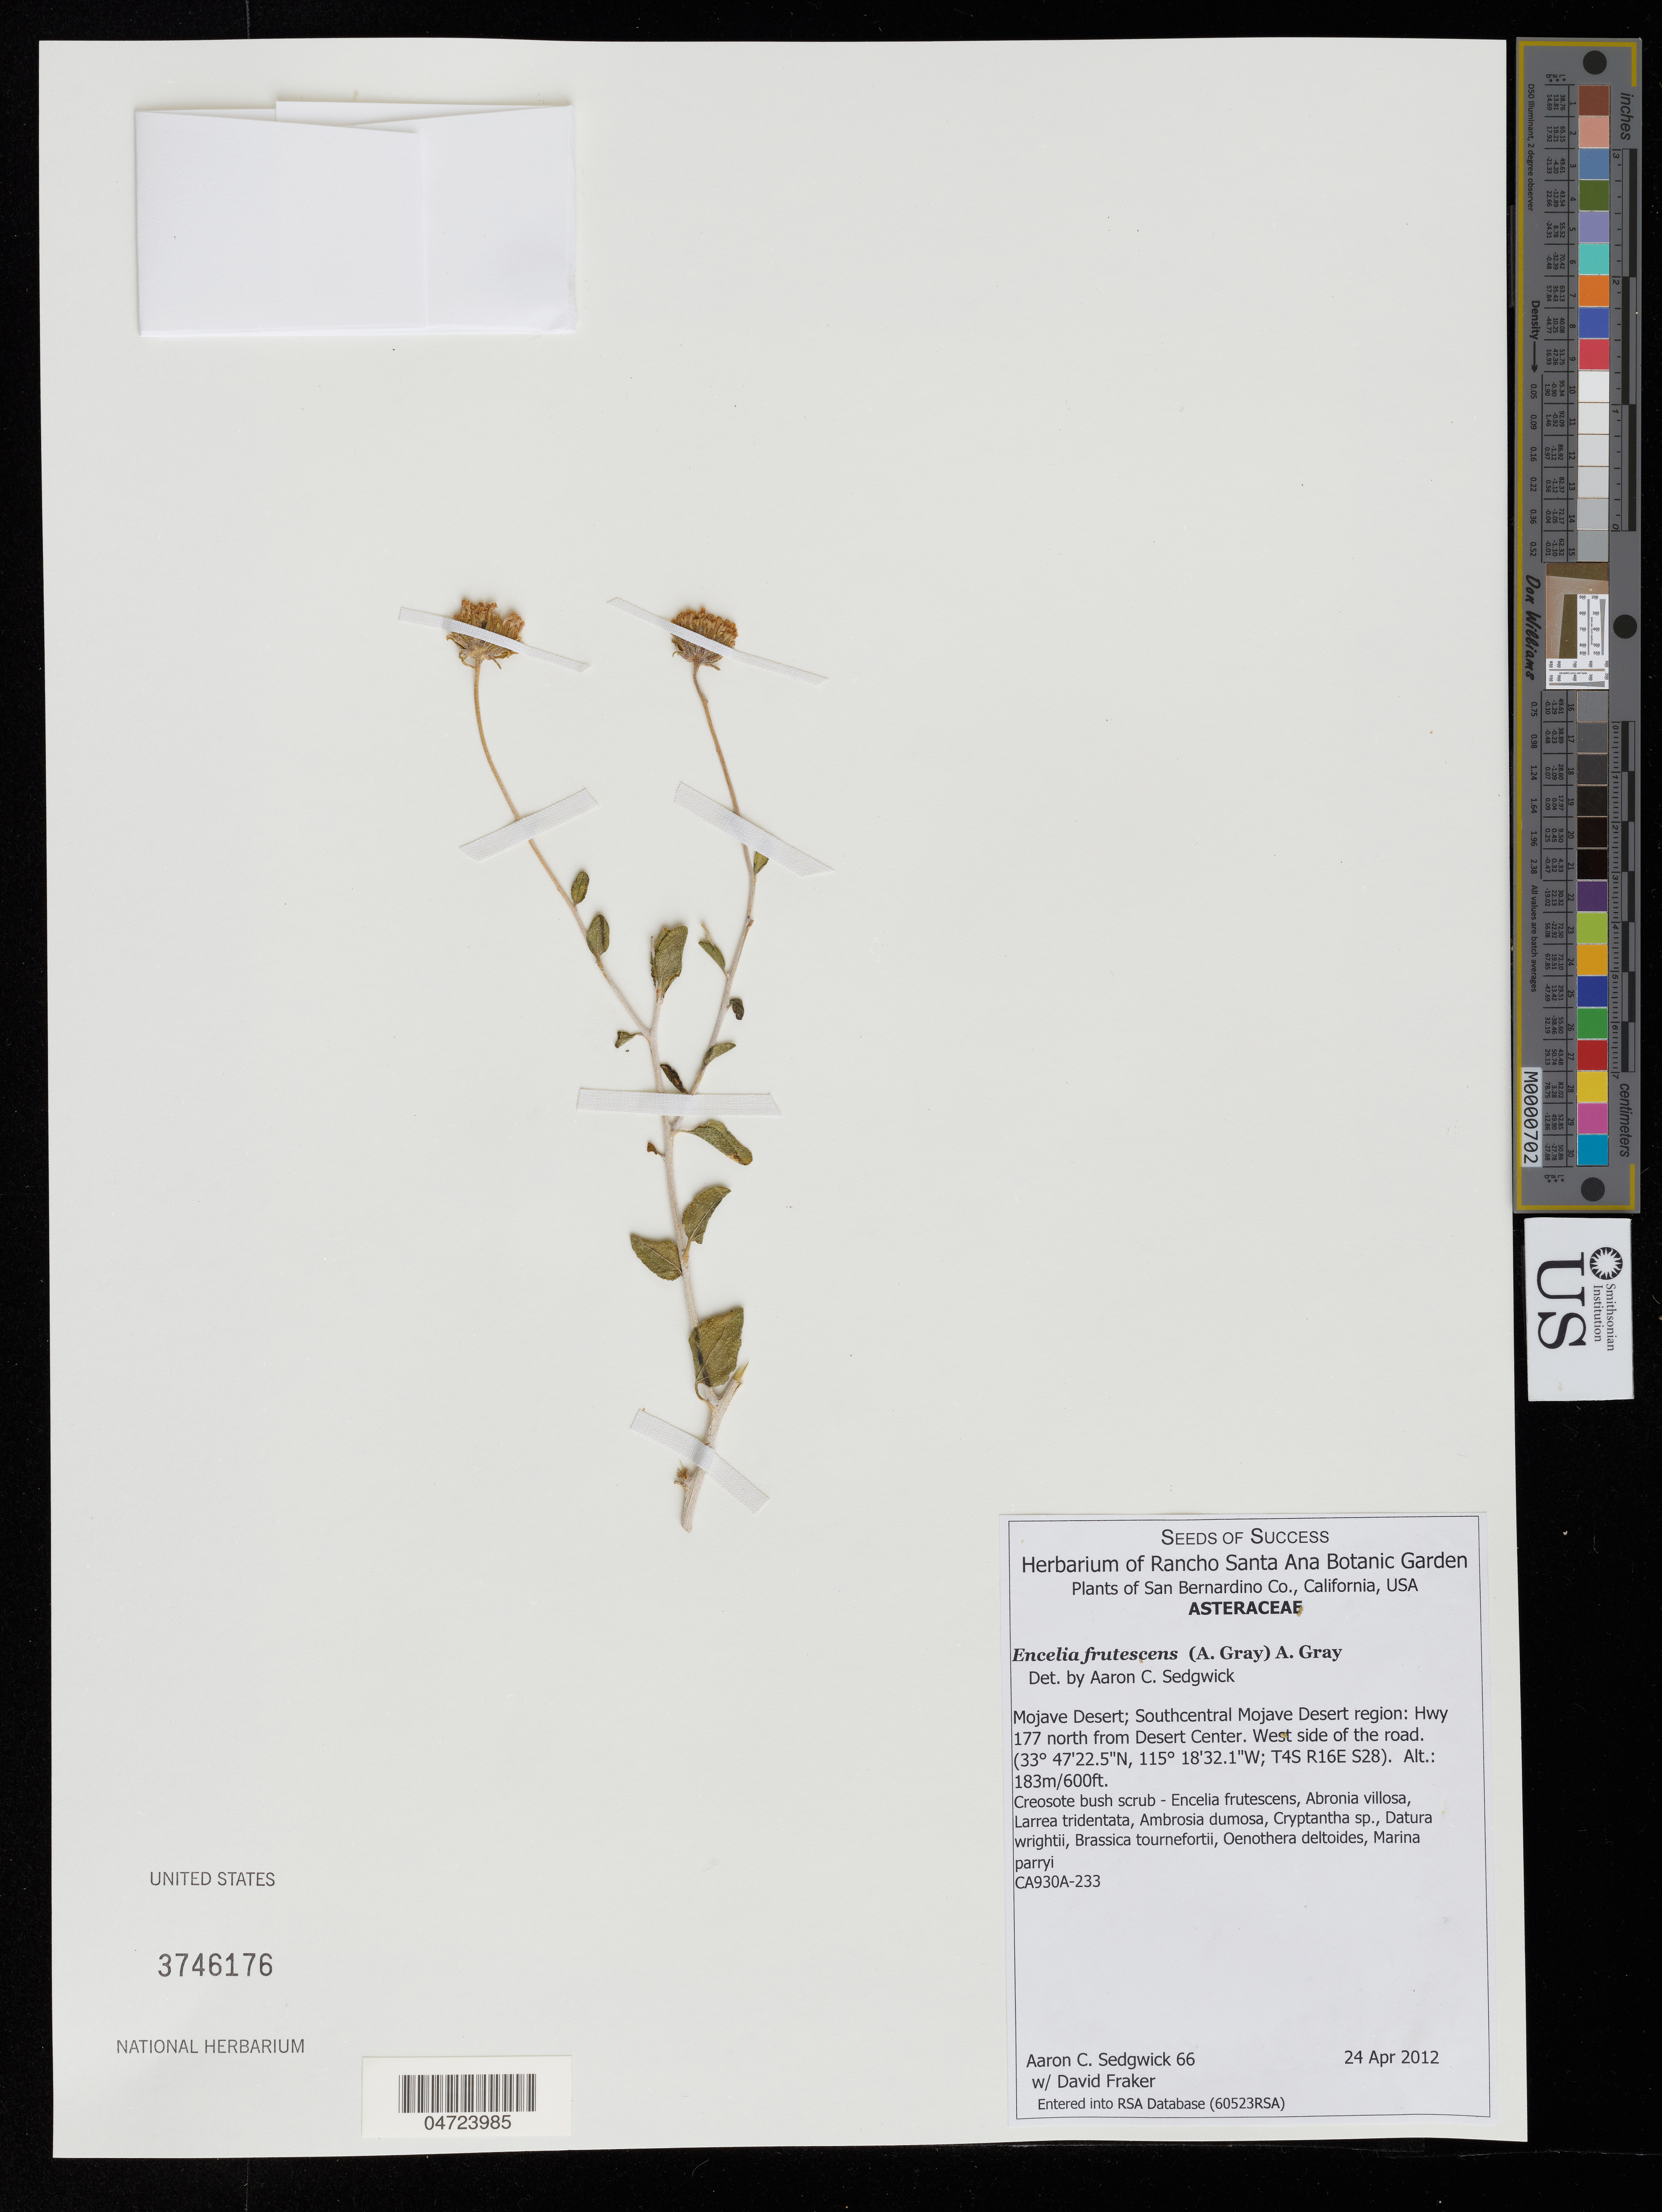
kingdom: Plantae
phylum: Tracheophyta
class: Magnoliopsida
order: Asterales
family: Asteraceae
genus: Encelia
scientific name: Encelia frutescens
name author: (A. Gray) A. Gray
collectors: A. Sedgwick & D. Fraker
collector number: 66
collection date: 2012-04-24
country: United States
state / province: California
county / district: San Bernardino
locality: San Bernardino Co. Mojave Desert; Southcentral Mojave Desert region: Hwy 177 north from Desert Center. West side of the road. (T4S R16E S28).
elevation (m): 183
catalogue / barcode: US 3746176